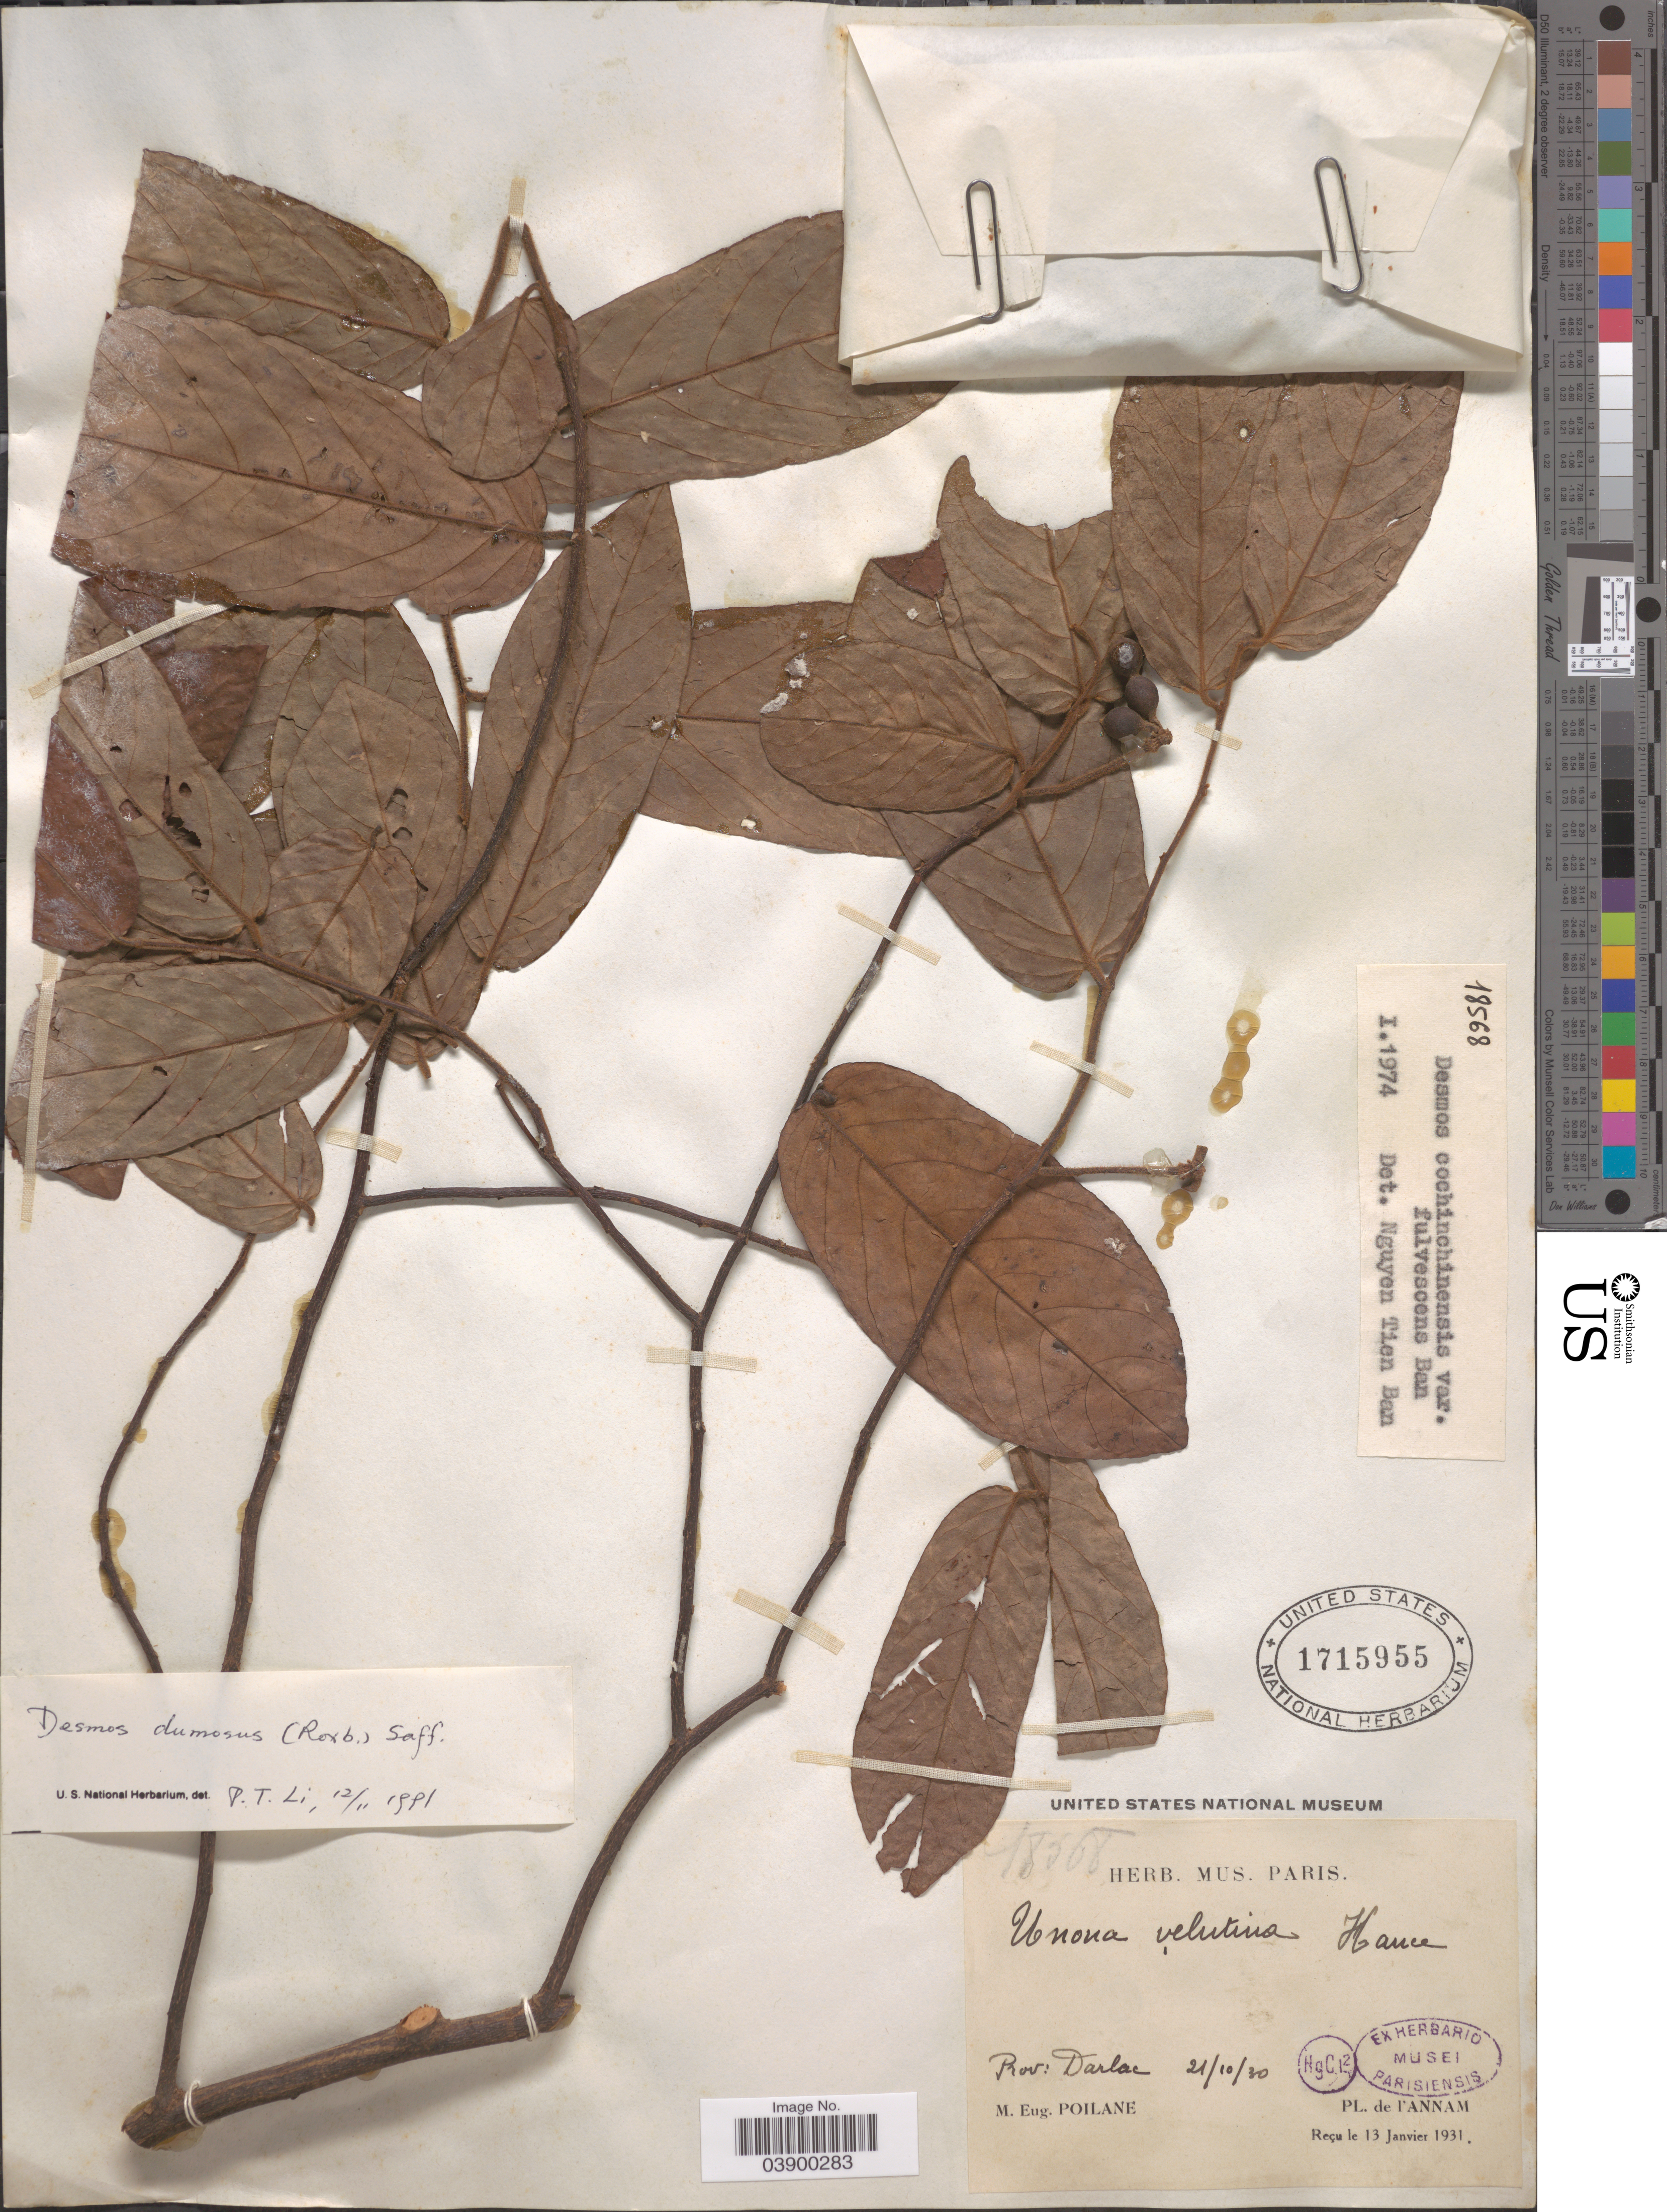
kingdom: Plantae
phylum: Tracheophyta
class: Magnoliopsida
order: Magnoliales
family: Annonaceae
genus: Desmos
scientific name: Desmos dumosus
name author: (Roxb.) Saff.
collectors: M. Poilane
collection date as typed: Transcribed d/m/y: 21/10/30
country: Vietnam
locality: Prov: Darlac [interpreted]. Annam.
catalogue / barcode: US 1715955